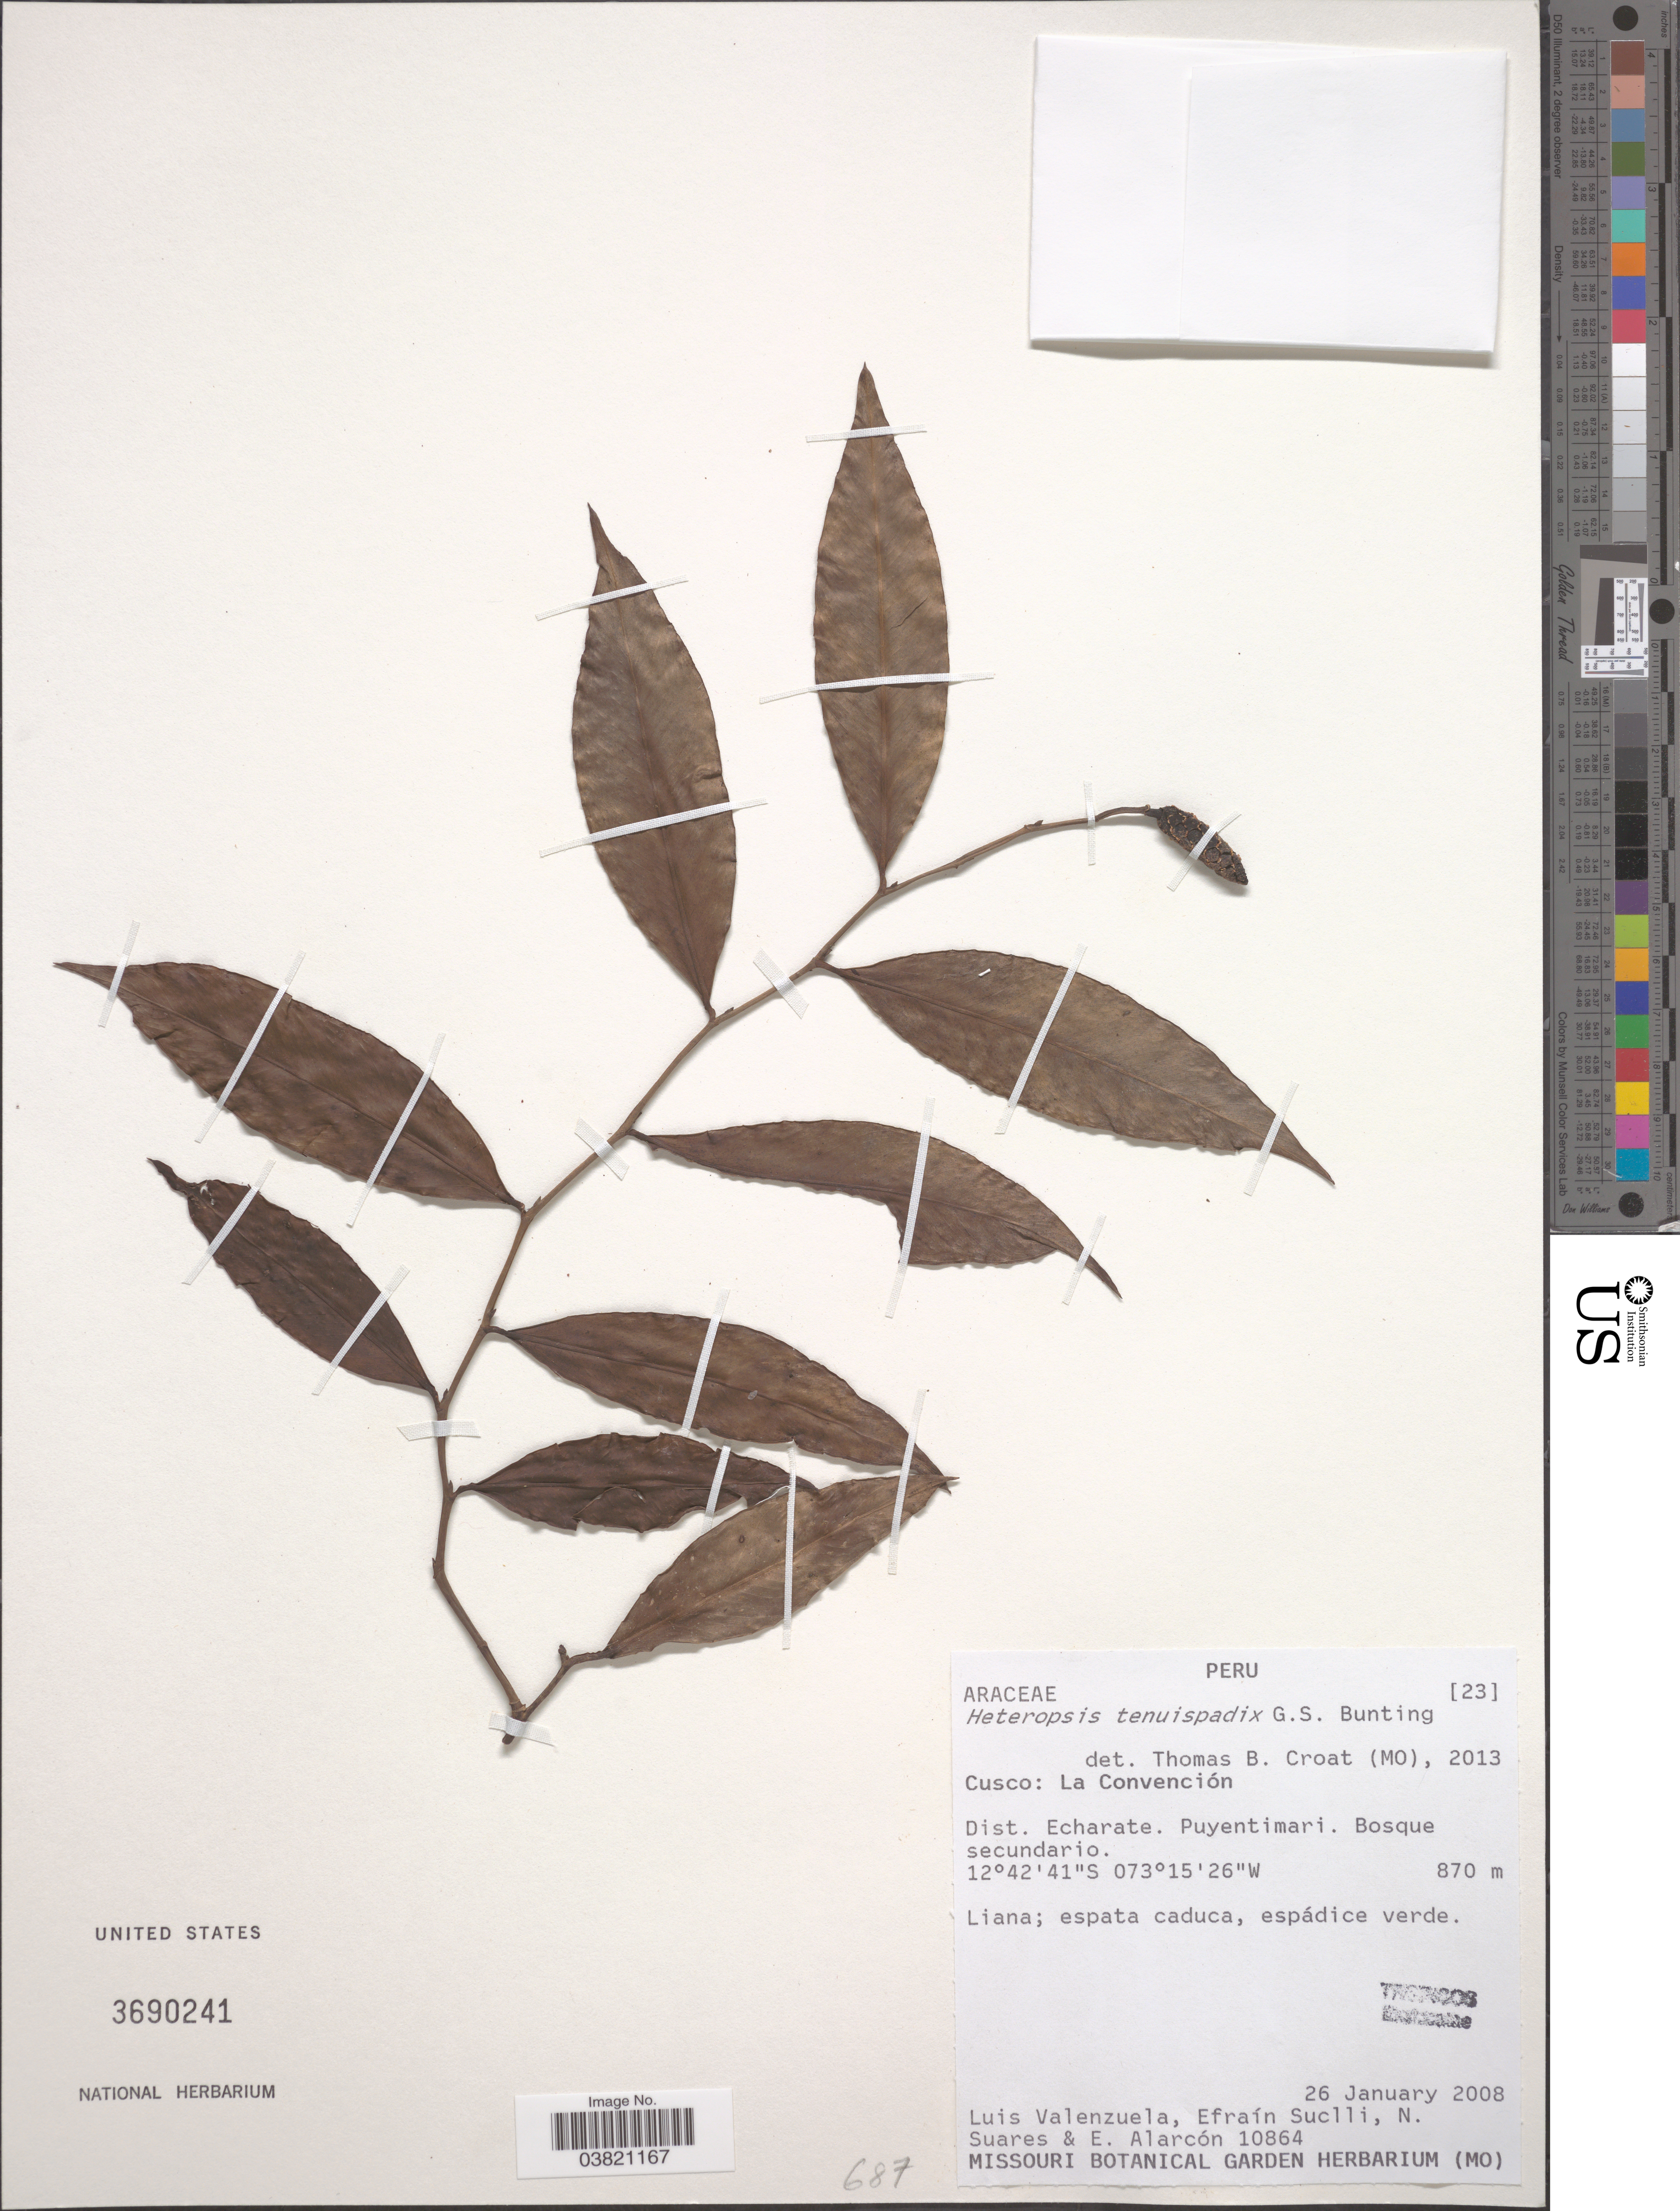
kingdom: Plantae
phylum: Tracheophyta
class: Liliopsida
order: Alismatales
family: Araceae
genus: Heteropsis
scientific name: Heteropsis tenuispadix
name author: G.S. Bunting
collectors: L. Valenzuela, E. Suclli, N. Suares & E. Alarcon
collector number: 10864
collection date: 2008-01-26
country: Peru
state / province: Cusco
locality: La Convención. Dist. Echarate. Puyentimari.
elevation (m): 870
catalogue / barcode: US 3690241